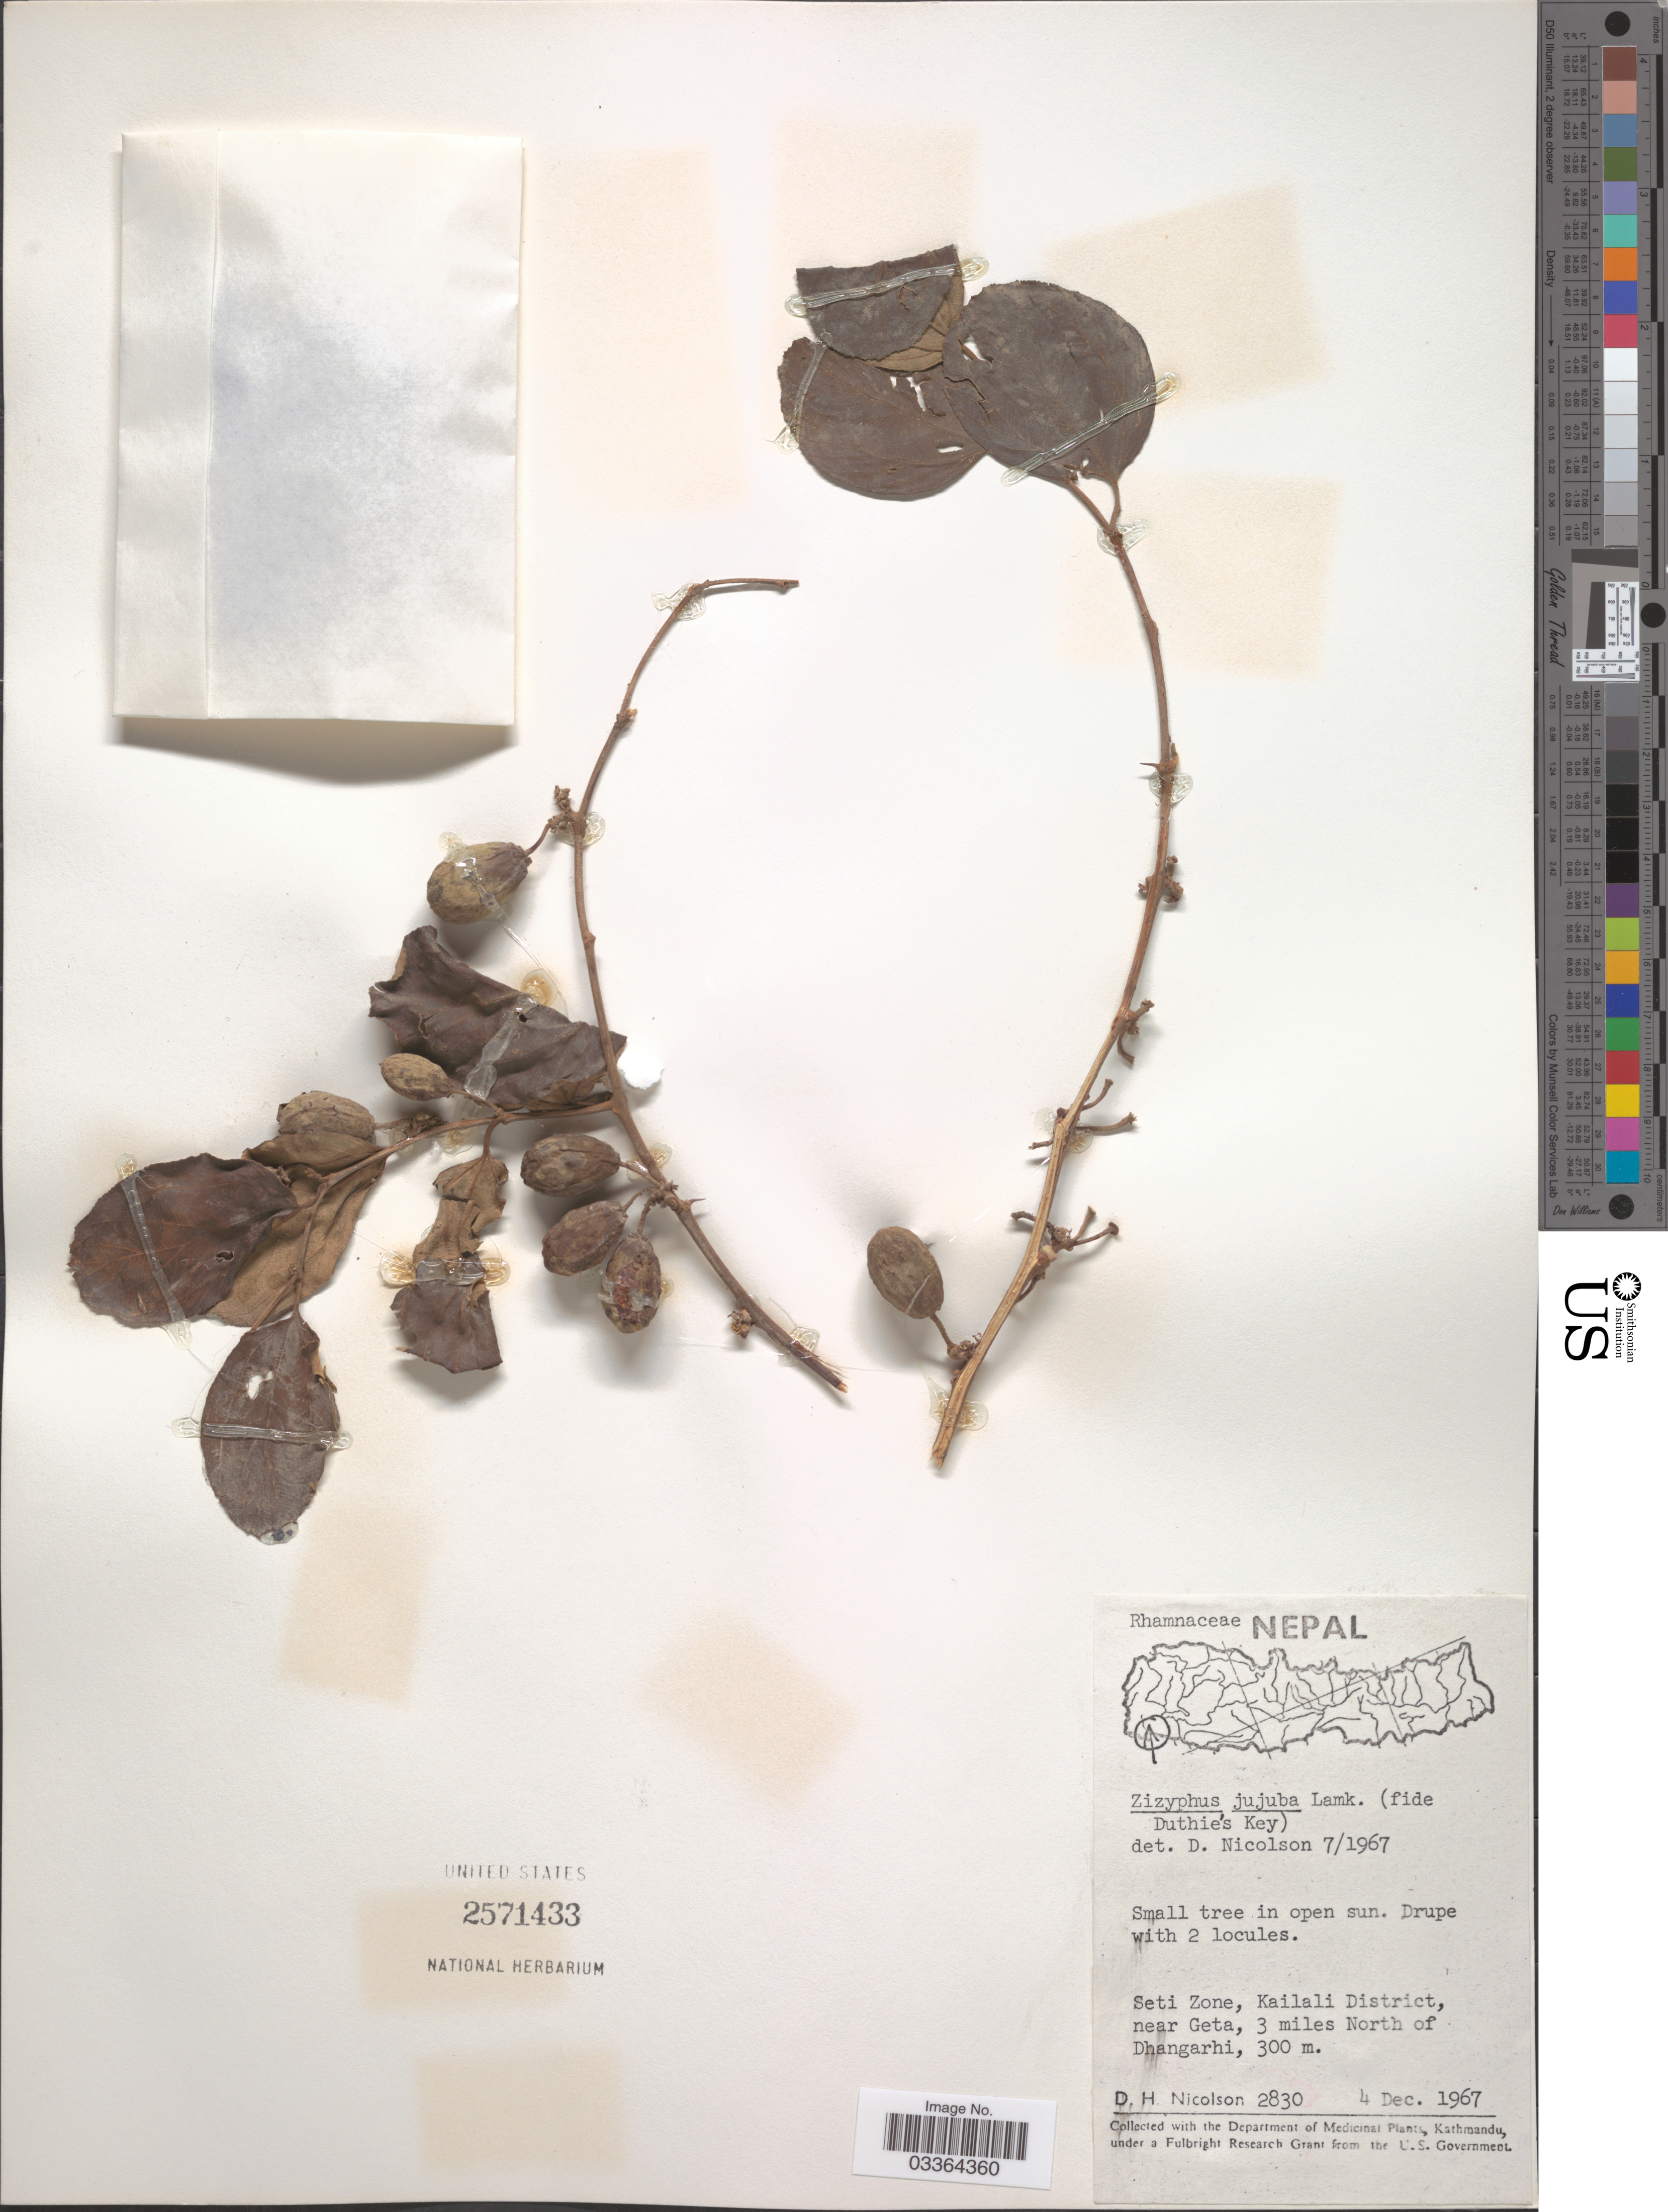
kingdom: Plantae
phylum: Tracheophyta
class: Magnoliopsida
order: Rosales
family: Rhamnaceae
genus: Ziziphus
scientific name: Ziziphus jujuba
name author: Mill.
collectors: D. H. Nicolson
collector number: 2830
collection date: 1967-12-04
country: Nepal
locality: Seti Zone, Kailali District, near Geta, 3 miles North of Dhangarhi.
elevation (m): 300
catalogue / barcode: US 2571433